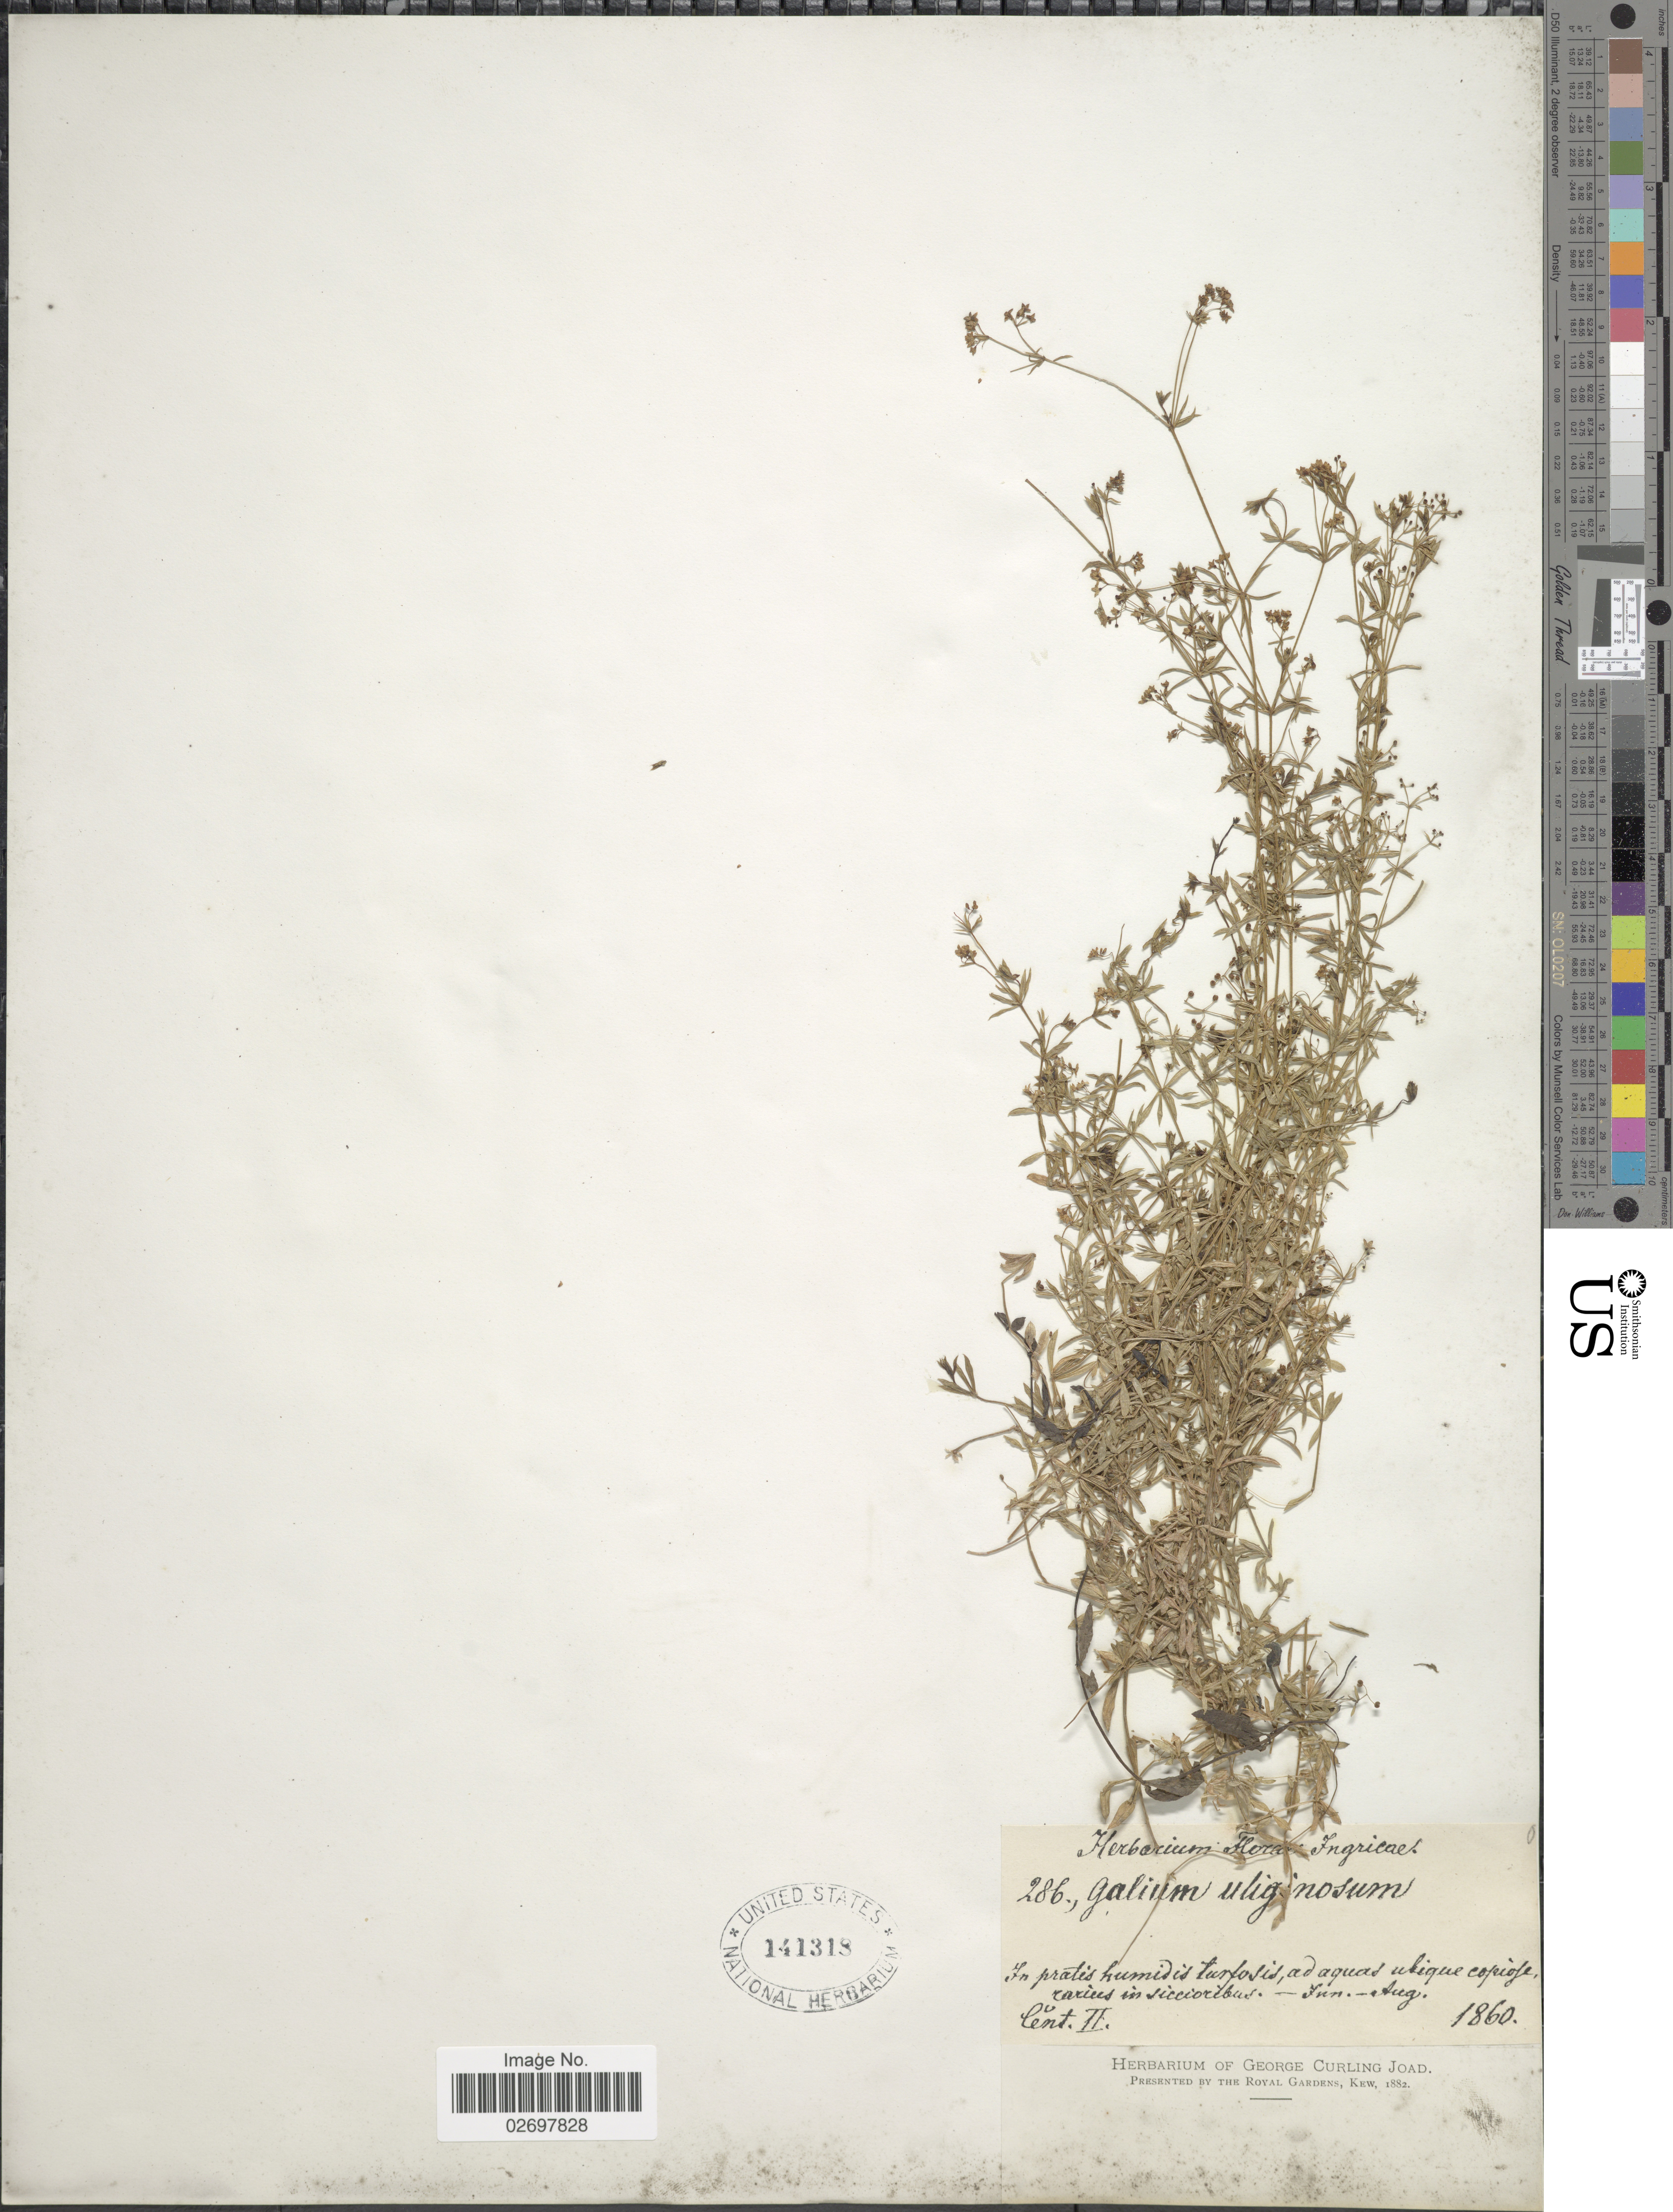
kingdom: Plantae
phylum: Tracheophyta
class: Magnoliopsida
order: Gentianales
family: Rubiaceae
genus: Galium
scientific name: Galium uliginosum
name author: L.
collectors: ex herb. George Curling Joad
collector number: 286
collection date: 1860-06/1860-08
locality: In pratis humidis turfosis ad aquad ubique copiofe rariers in siccioibus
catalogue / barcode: US 141318